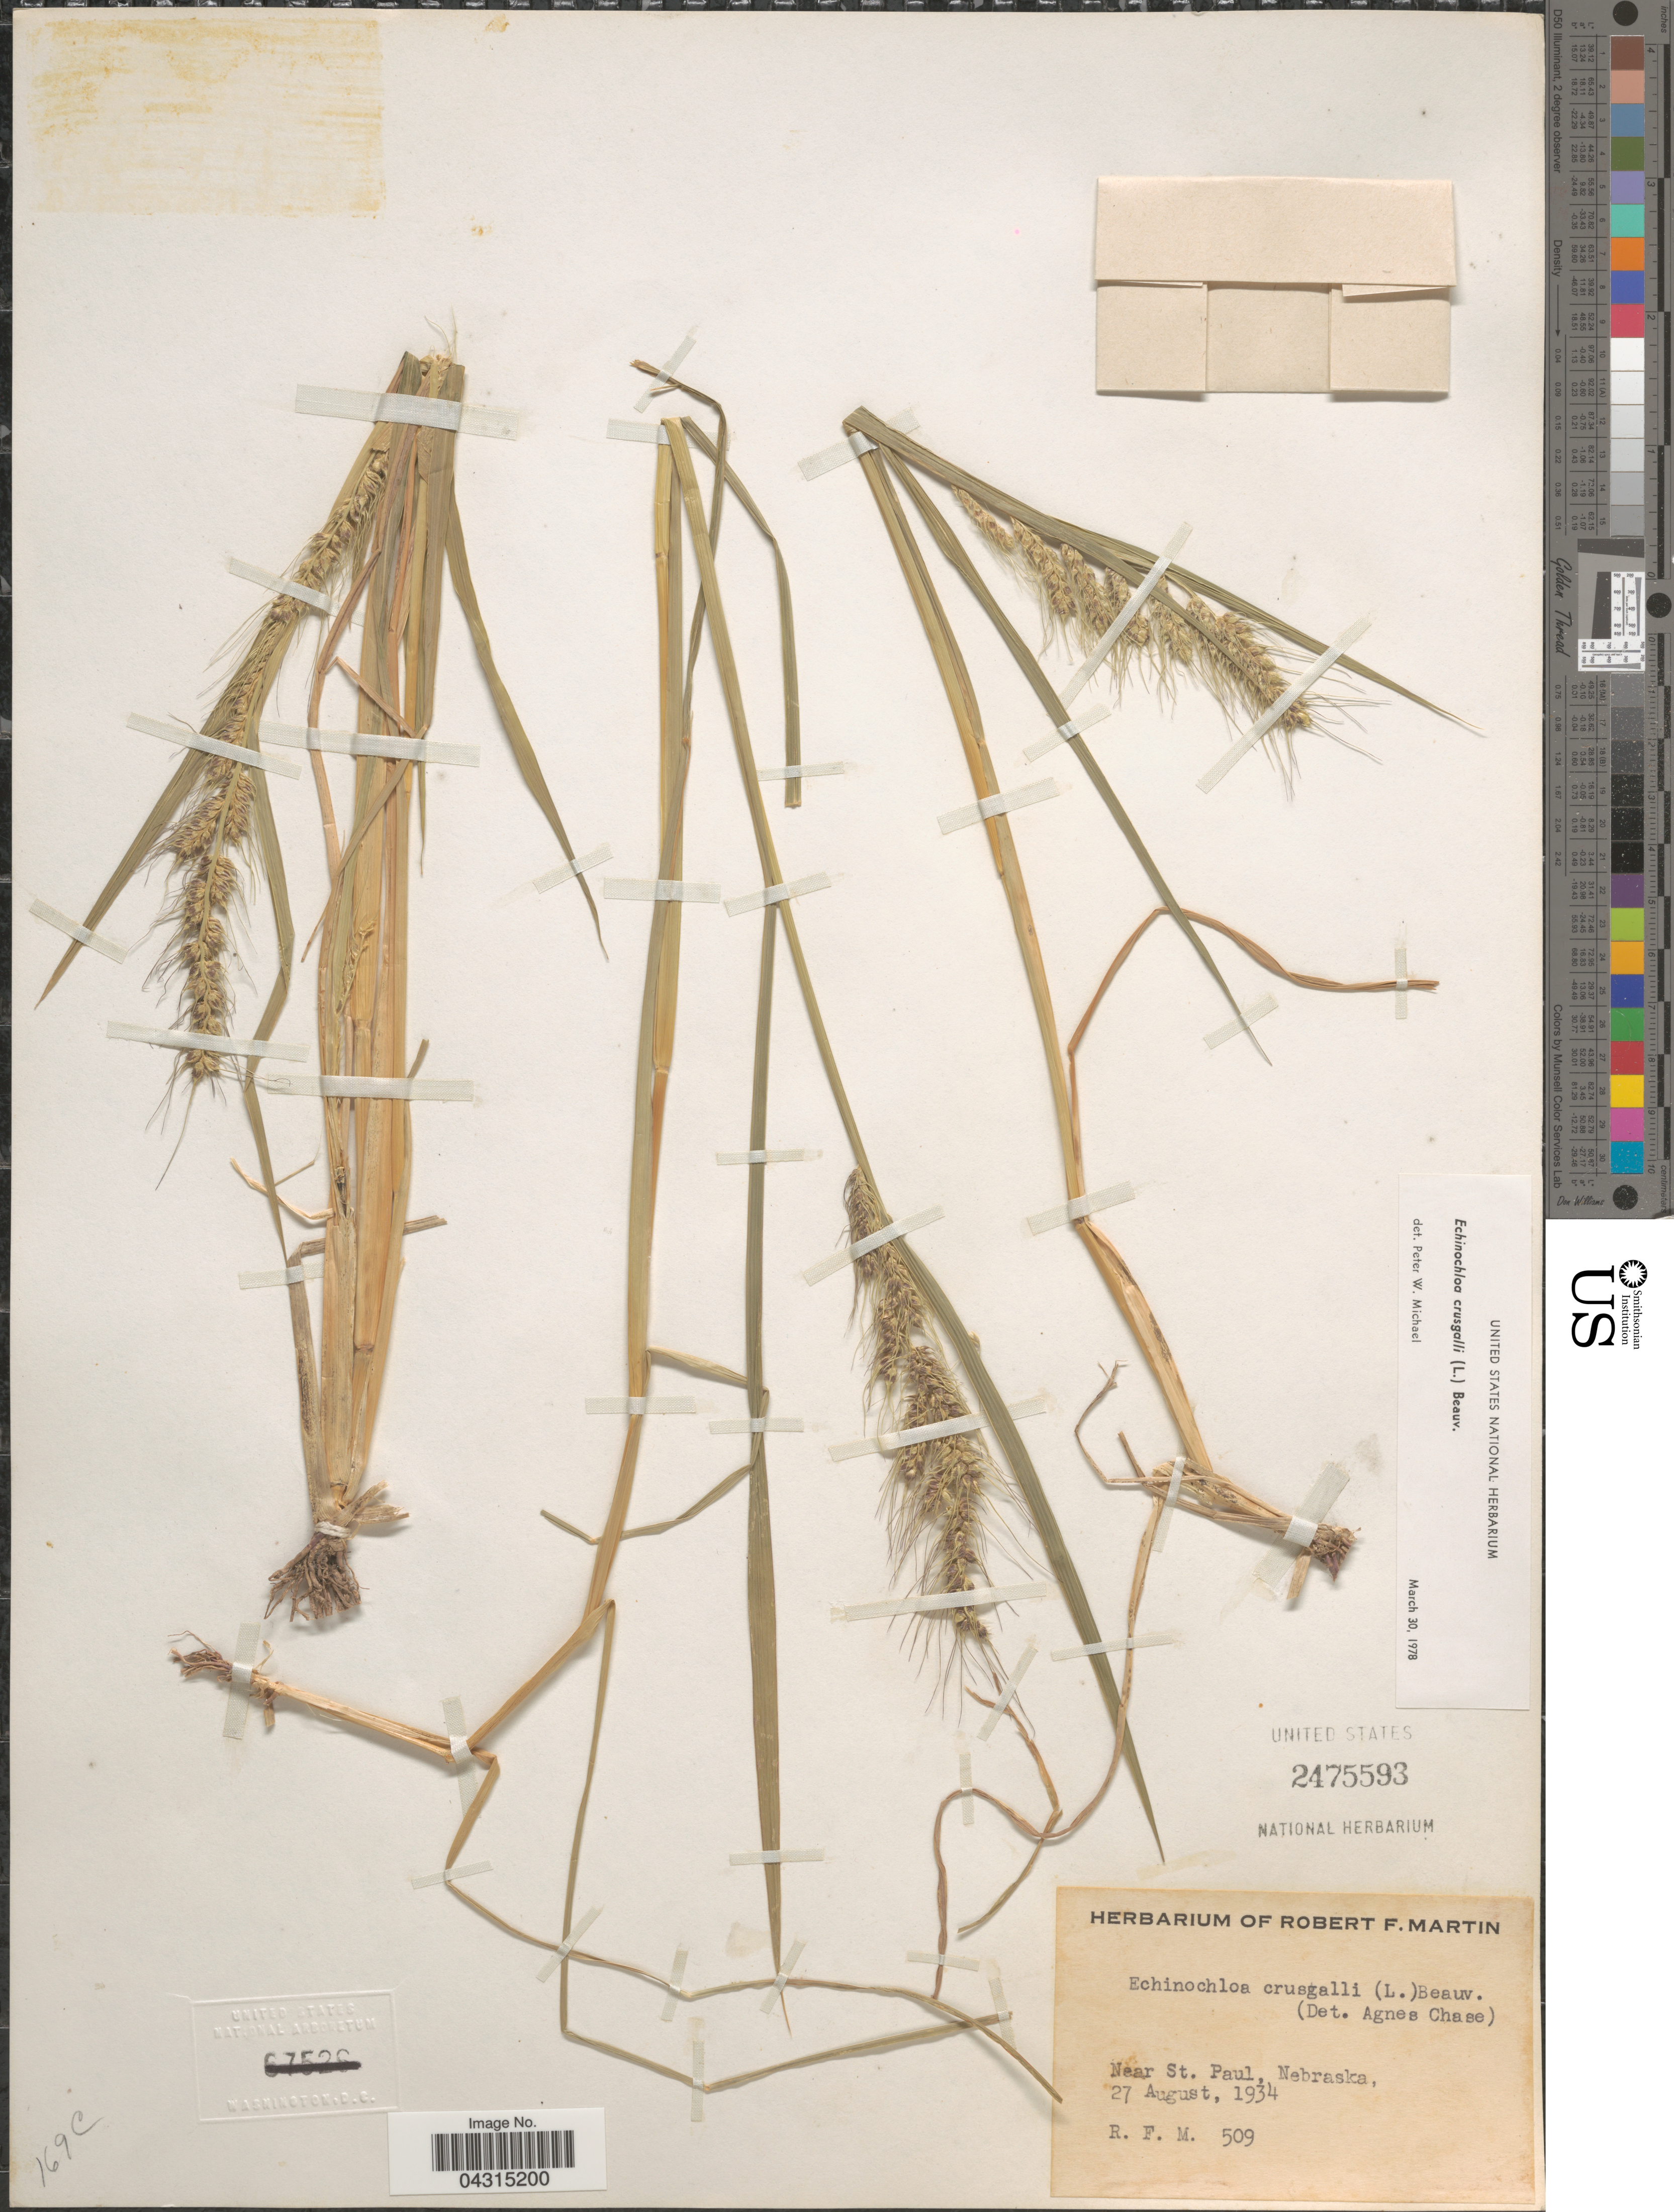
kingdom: Plantae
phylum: Tracheophyta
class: Liliopsida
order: Poales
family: Poaceae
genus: Echinochloa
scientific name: Echinochloa crus-galli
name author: (L.) P. Beauv.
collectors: R. F. Martin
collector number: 509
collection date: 1934-08-27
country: United States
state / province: Nebraska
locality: Near St. Paul.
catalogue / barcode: US 2475593